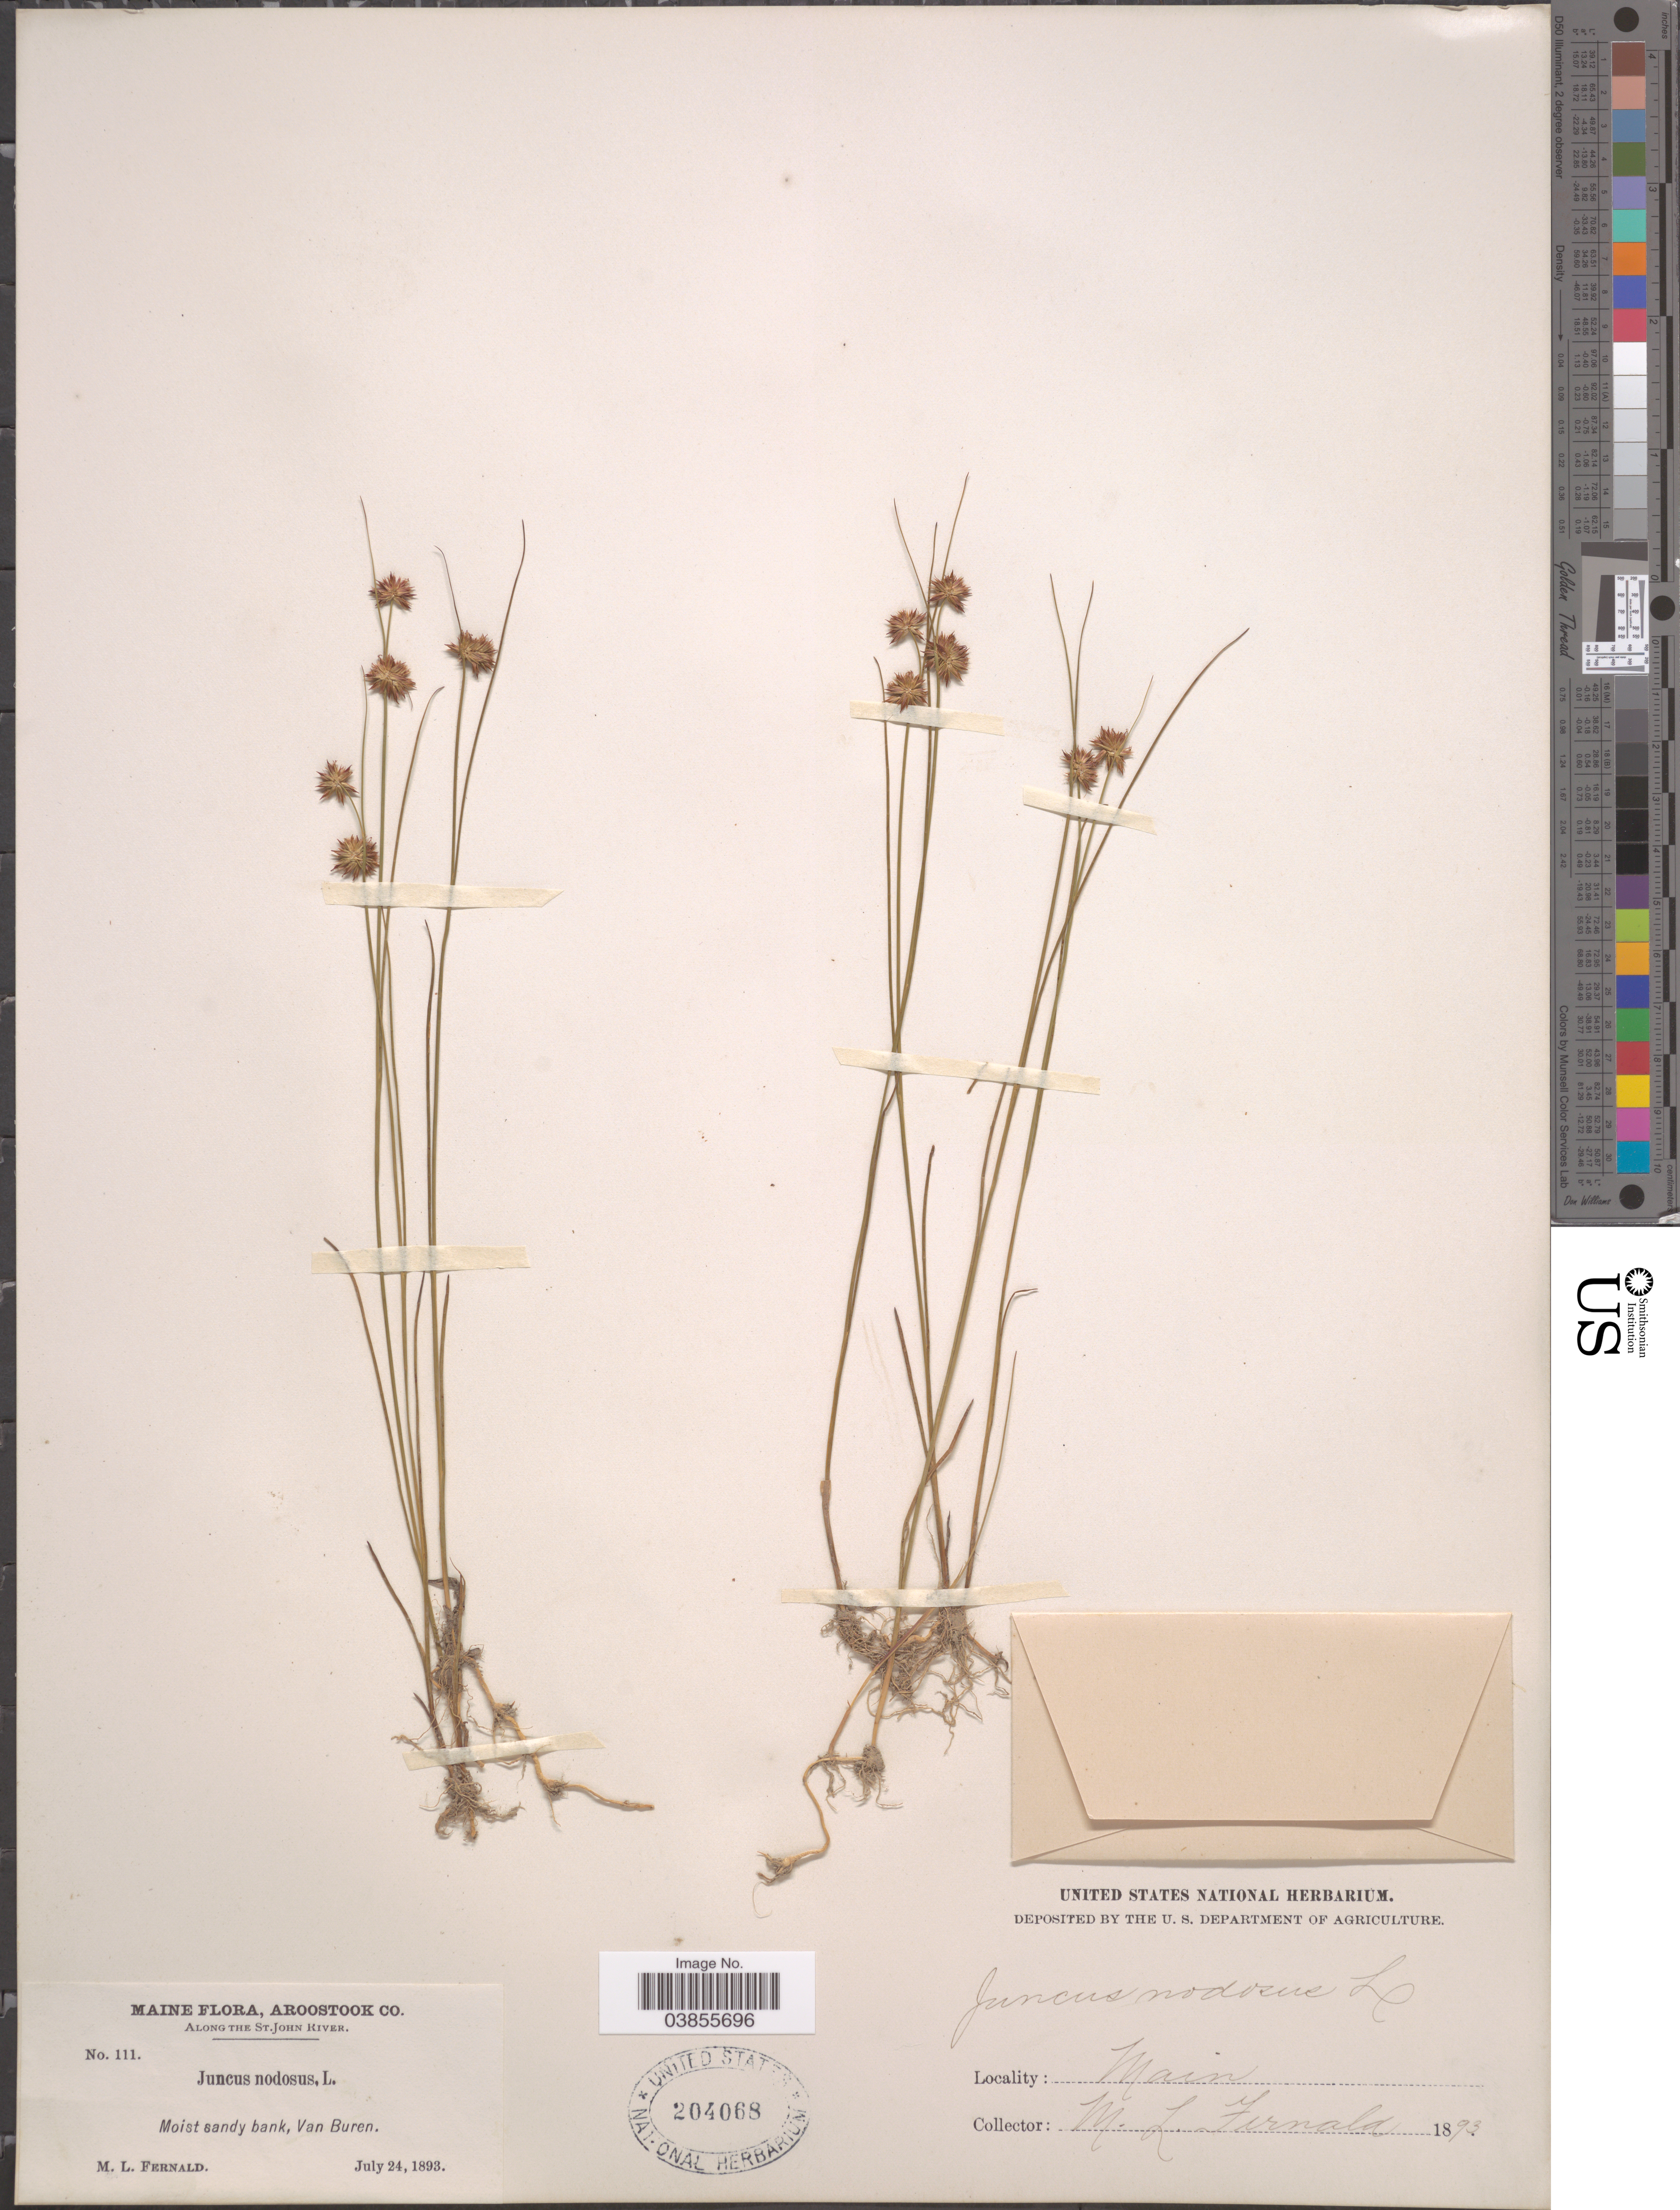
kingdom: Plantae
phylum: Tracheophyta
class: Liliopsida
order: Poales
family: Juncaceae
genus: Juncus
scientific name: Juncus nodosus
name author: L.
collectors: M. L. Fernald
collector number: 111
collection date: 1893-07-24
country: United States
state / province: Maine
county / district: Aroostook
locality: Along the St. John River. Moist sandy bank, Van Buren.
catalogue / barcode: US 204068